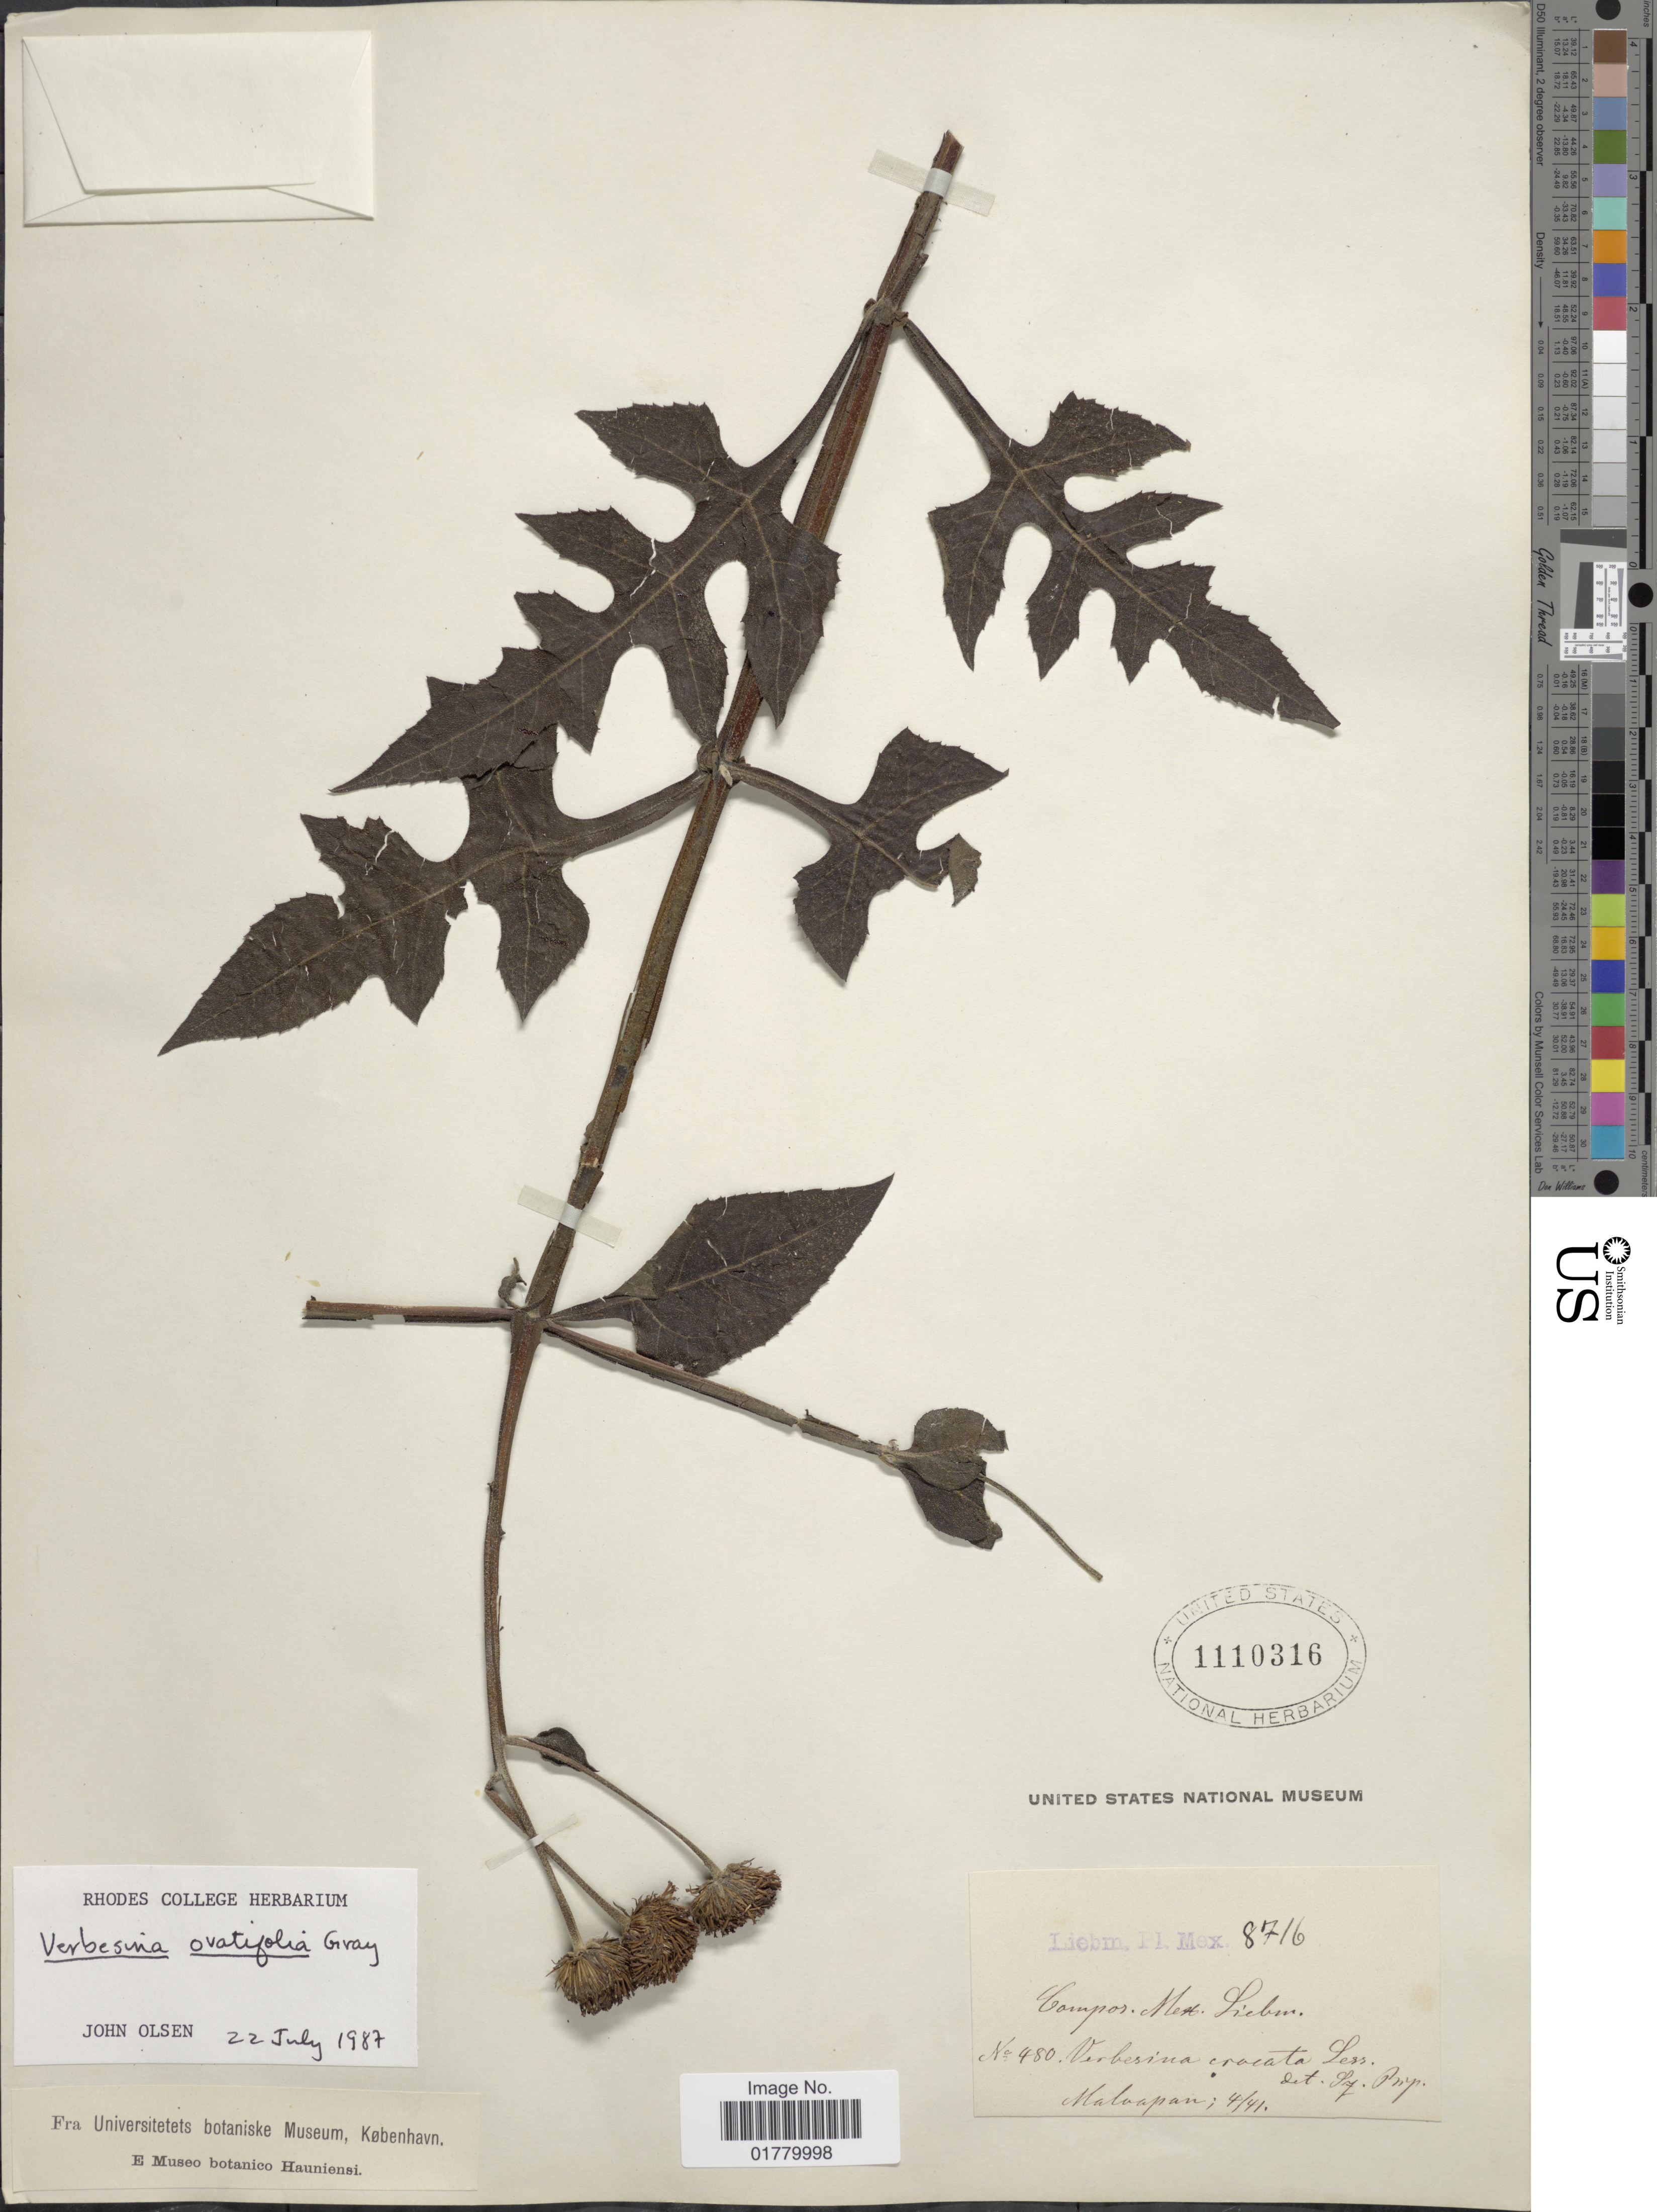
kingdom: Plantae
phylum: Tracheophyta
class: Magnoliopsida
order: Asterales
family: Asteraceae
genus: Verbesina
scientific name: Verbesina ovatifolia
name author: A. Gray ex Hemsl.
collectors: Liebmann, --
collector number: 8716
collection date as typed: Transcribed d/m/y: /4/41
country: Mexico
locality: Maloapan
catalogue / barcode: US 1110316